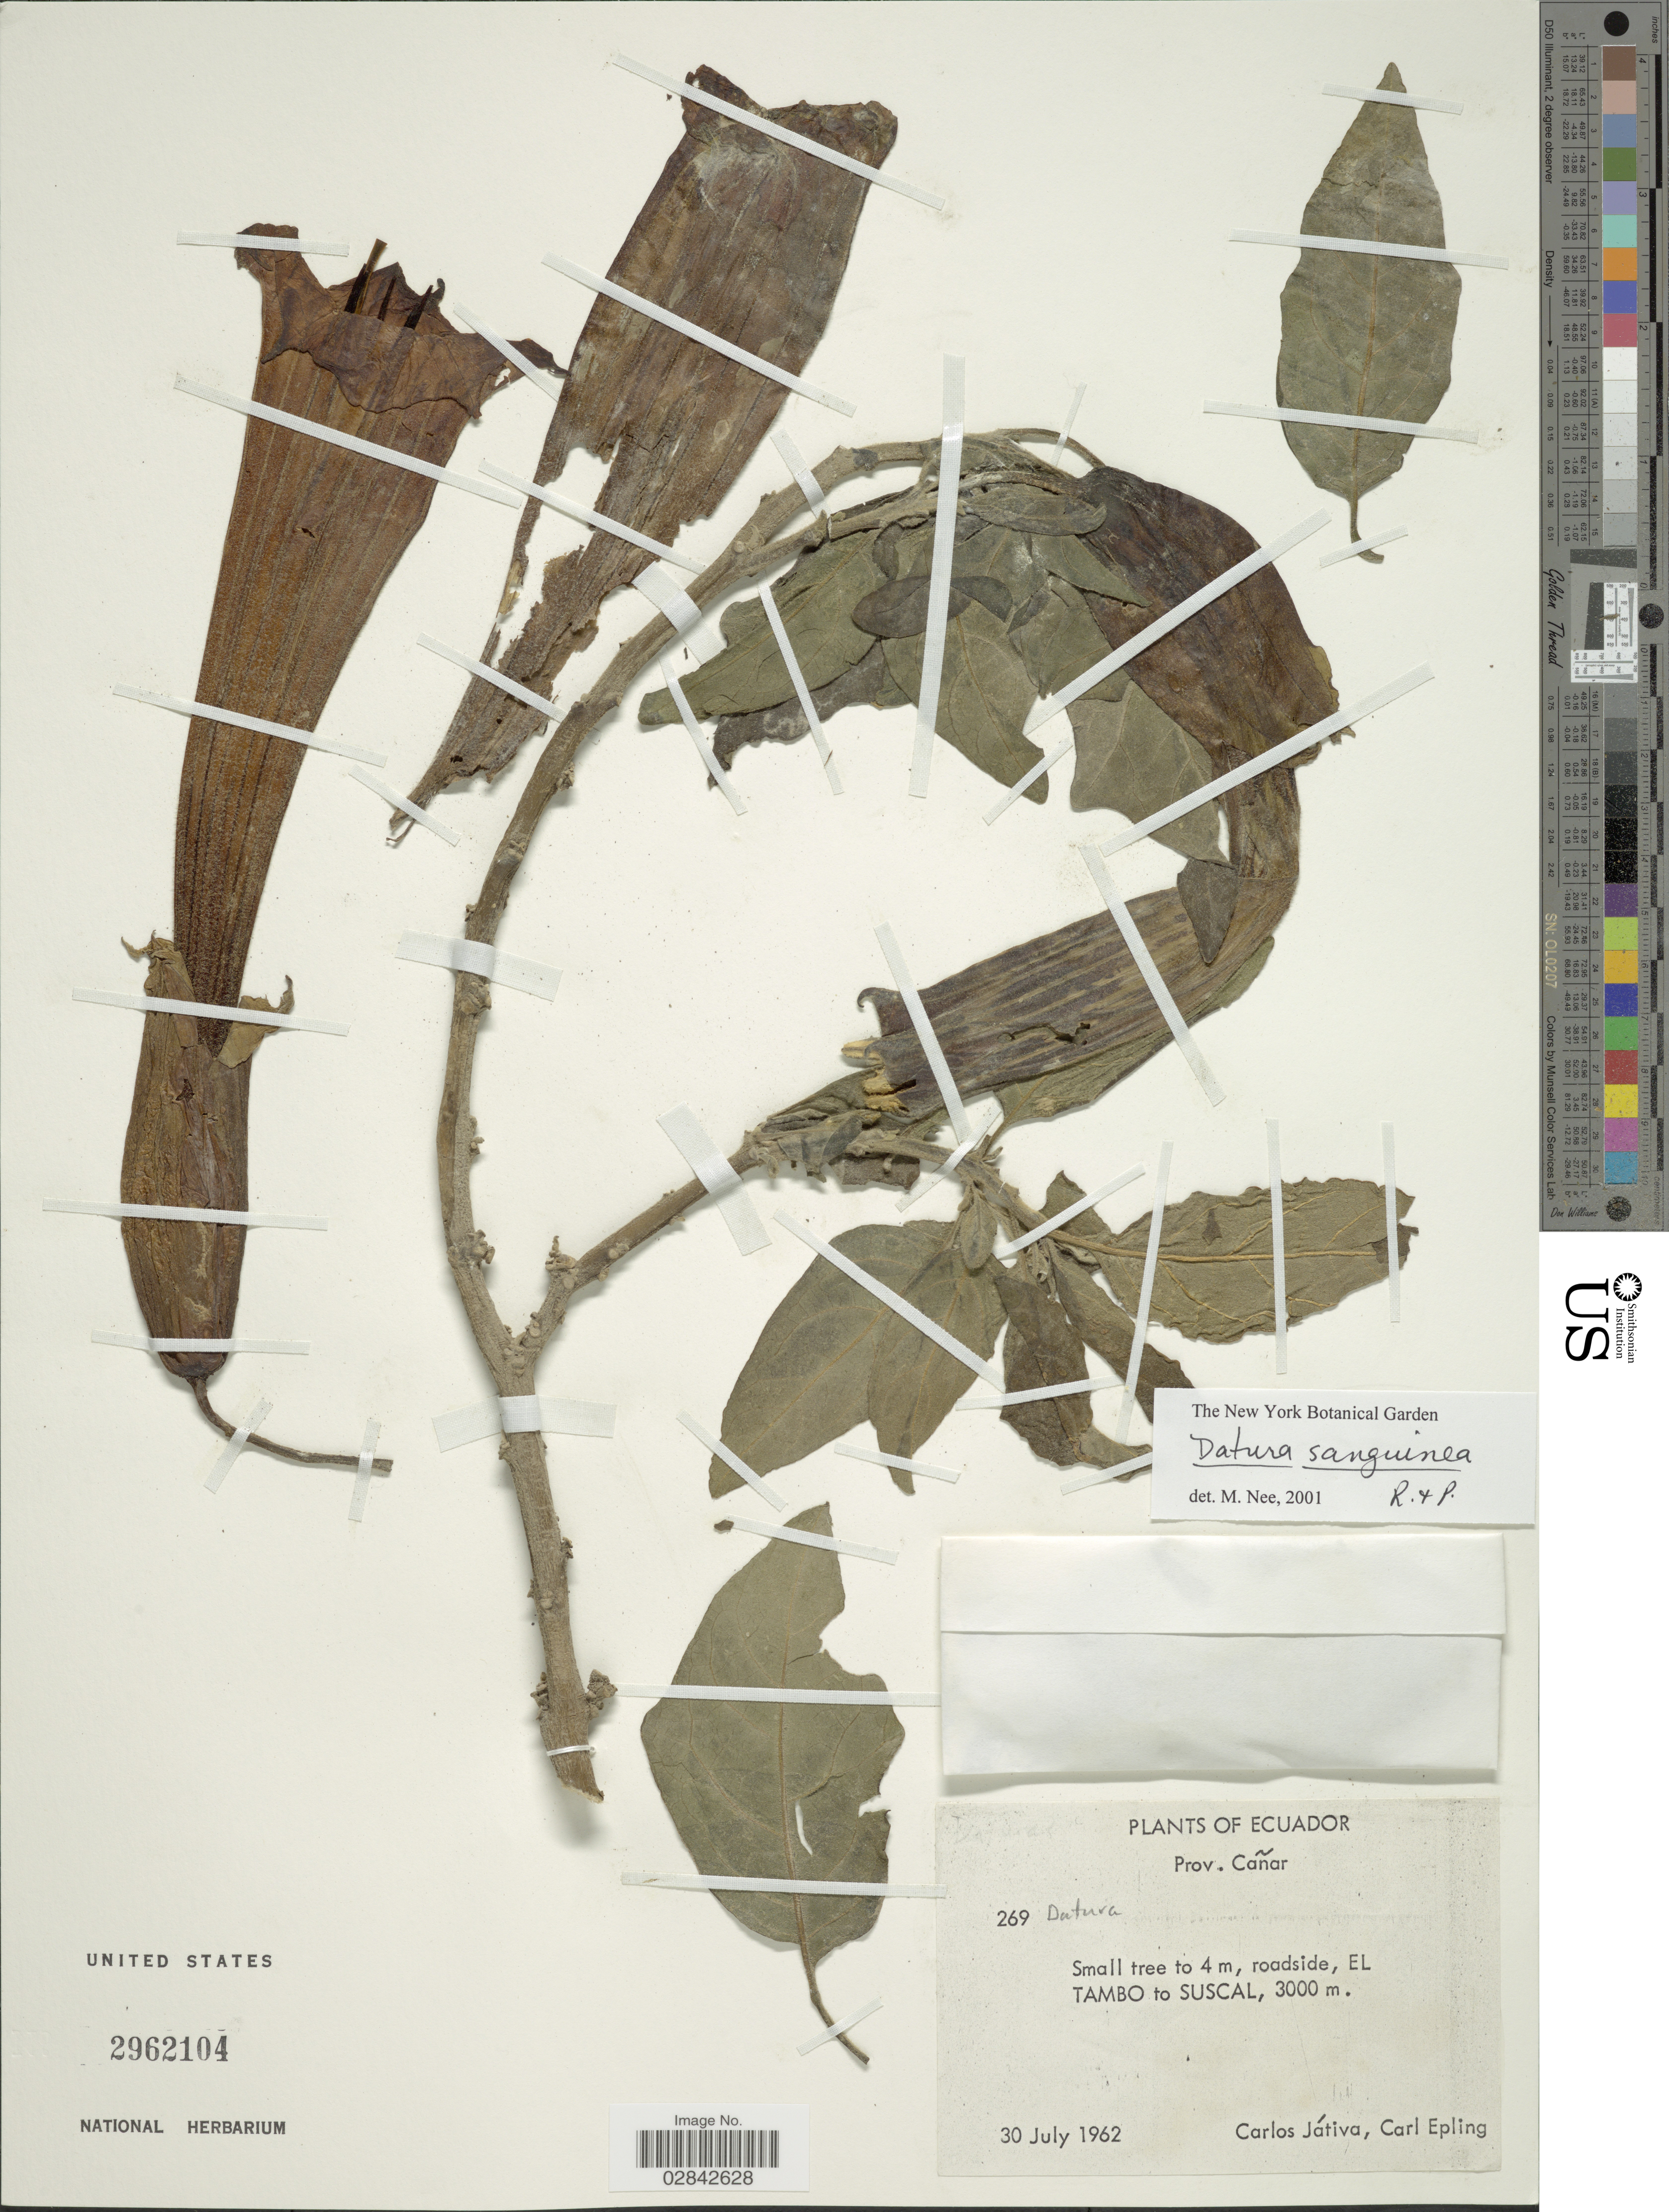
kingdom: Plantae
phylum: Tracheophyta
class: Magnoliopsida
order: Solanales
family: Solanaceae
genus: Brugmansia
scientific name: Brugmansia sanguinea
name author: (Ruiz & Pav.) D. Don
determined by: (US) Smithsonian Institution - National Museum of Natural History - Department of Botany (UNITED STATES)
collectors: C. D. Játiva & C. C. Epling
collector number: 269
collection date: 1962-07-30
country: Ecuador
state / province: Cañar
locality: Roadside, El Tambo to Suscal.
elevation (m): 3000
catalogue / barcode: US 2962104